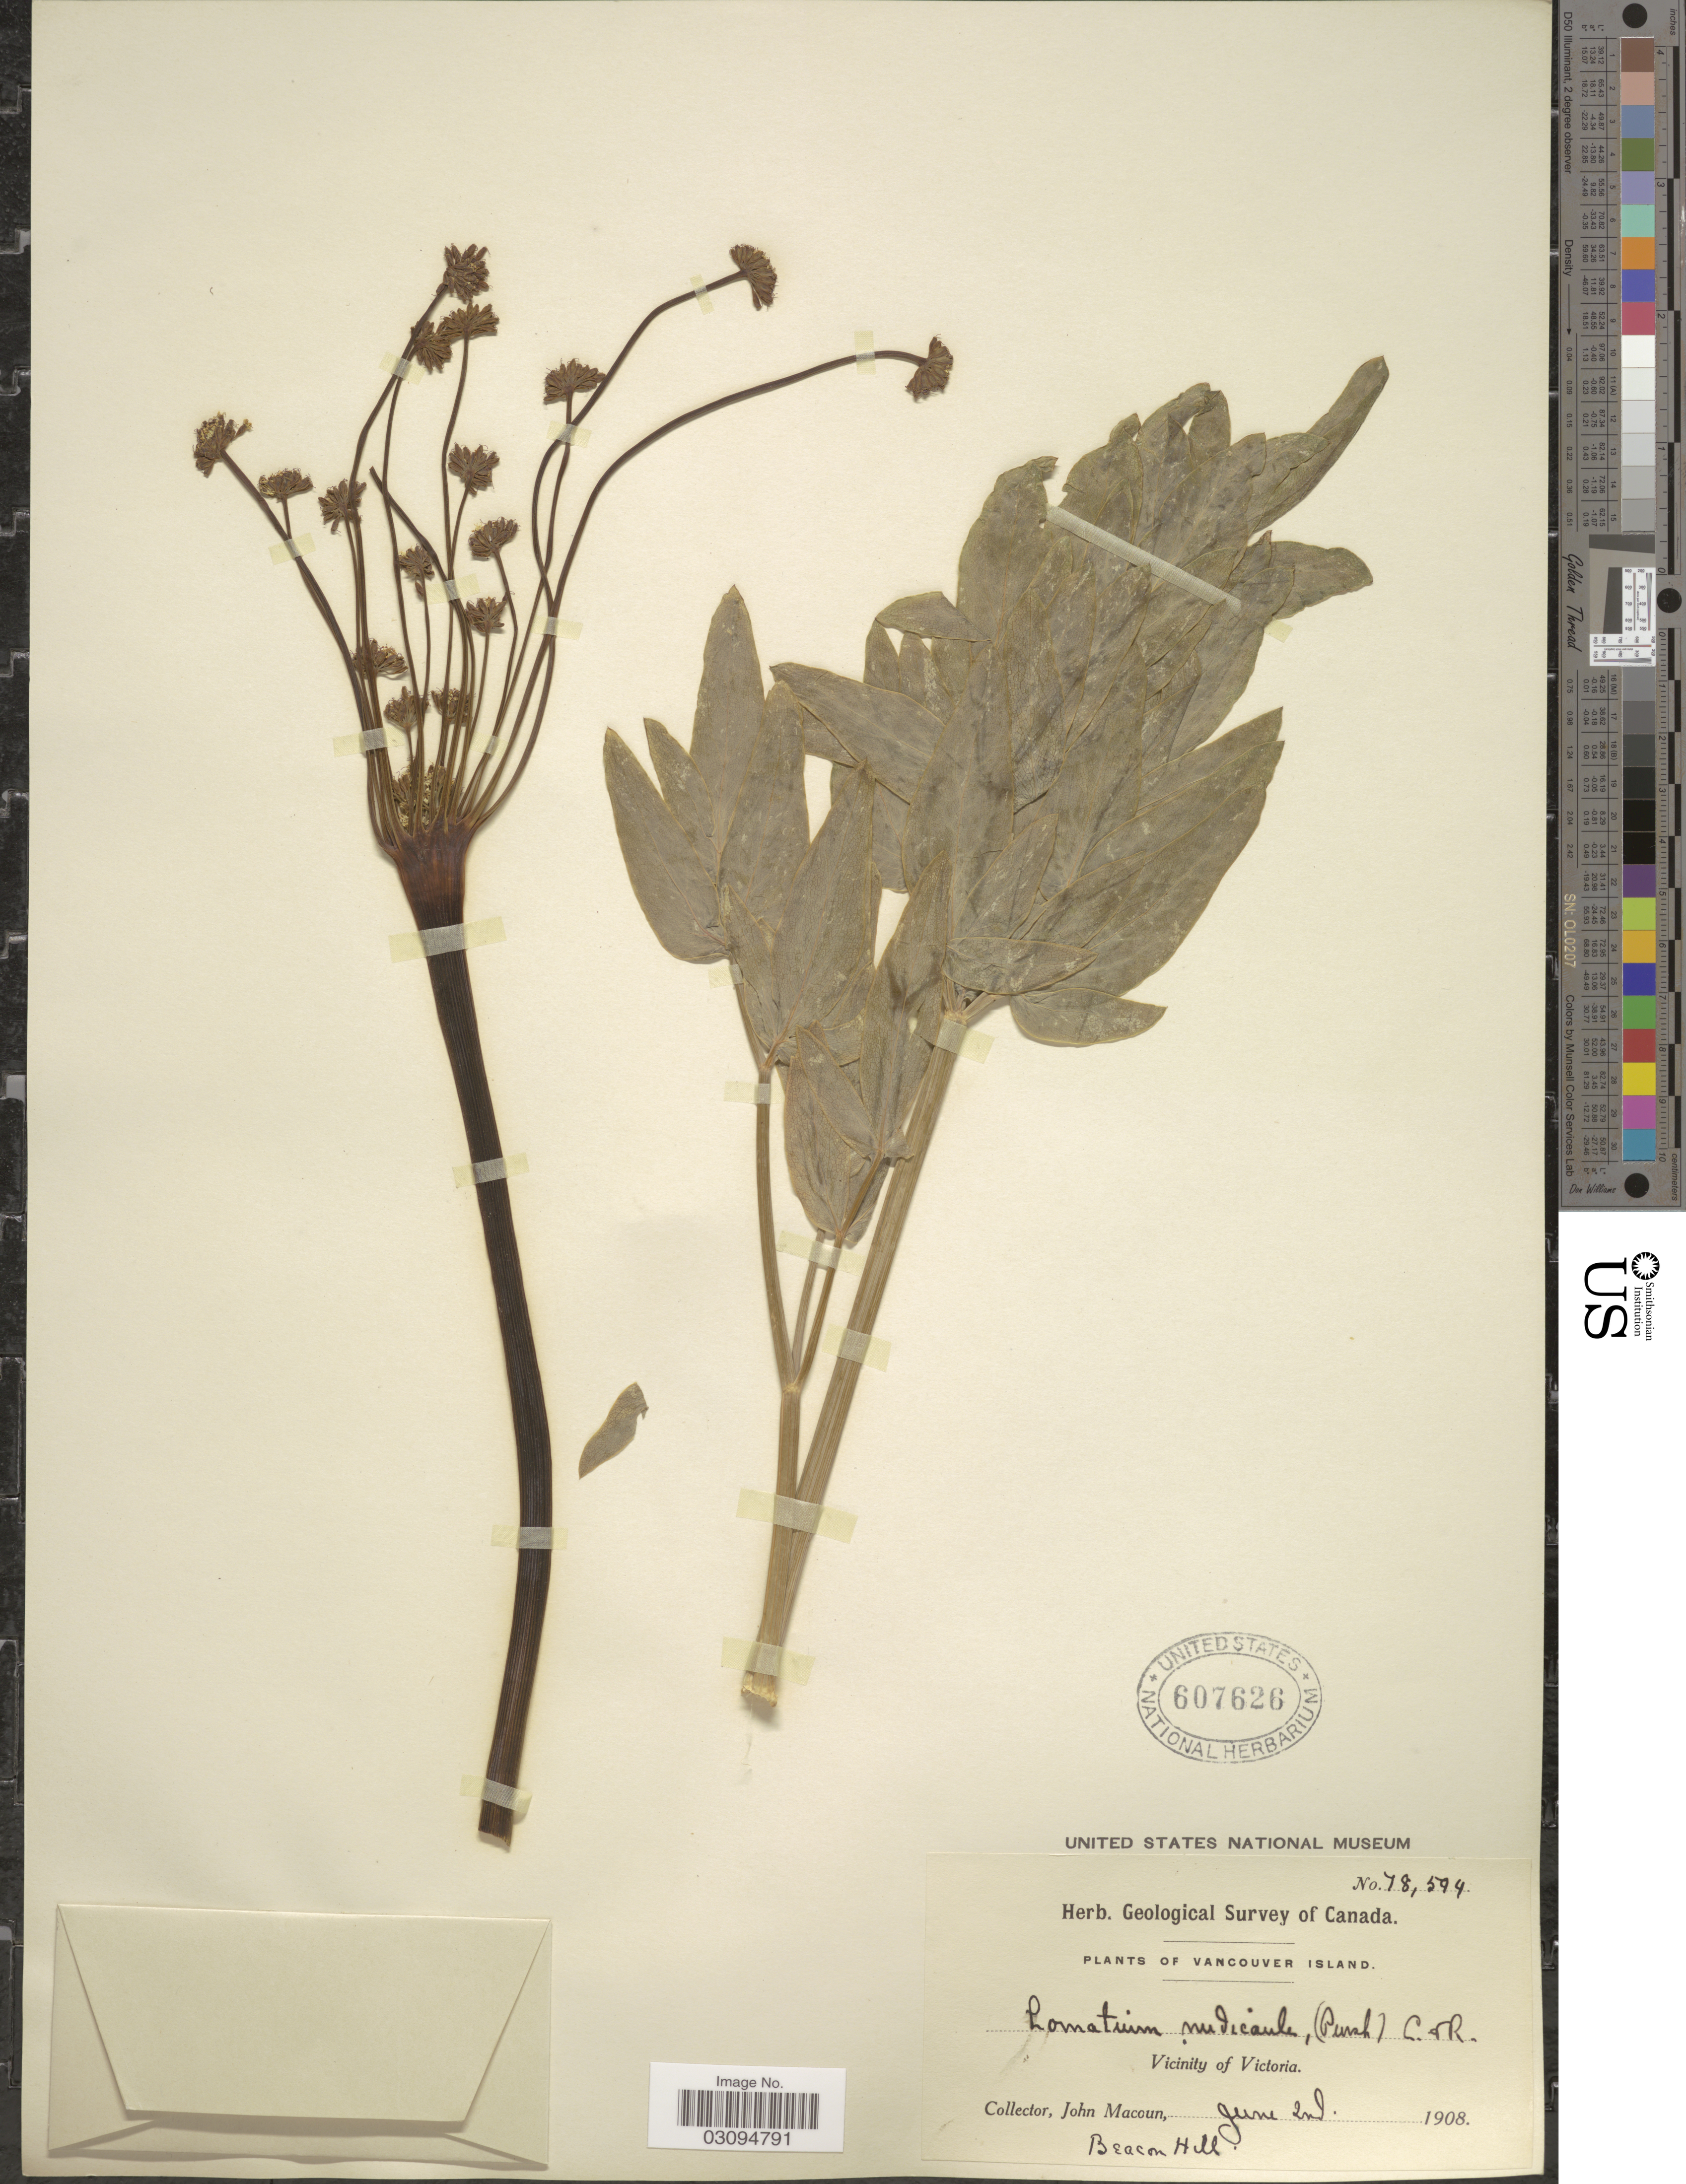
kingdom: Plantae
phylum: Tracheophyta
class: Magnoliopsida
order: Apiales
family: Apiaceae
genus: Lomatium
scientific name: Lomatium nudicaule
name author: (Pursh) J.M. Coult. & Rose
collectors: J. Macoun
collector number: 78594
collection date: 1908-06-02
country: Canada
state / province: British Columbia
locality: Vancouver Island. Vicinity of Victoria. Beacon Hill.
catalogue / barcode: US 607626